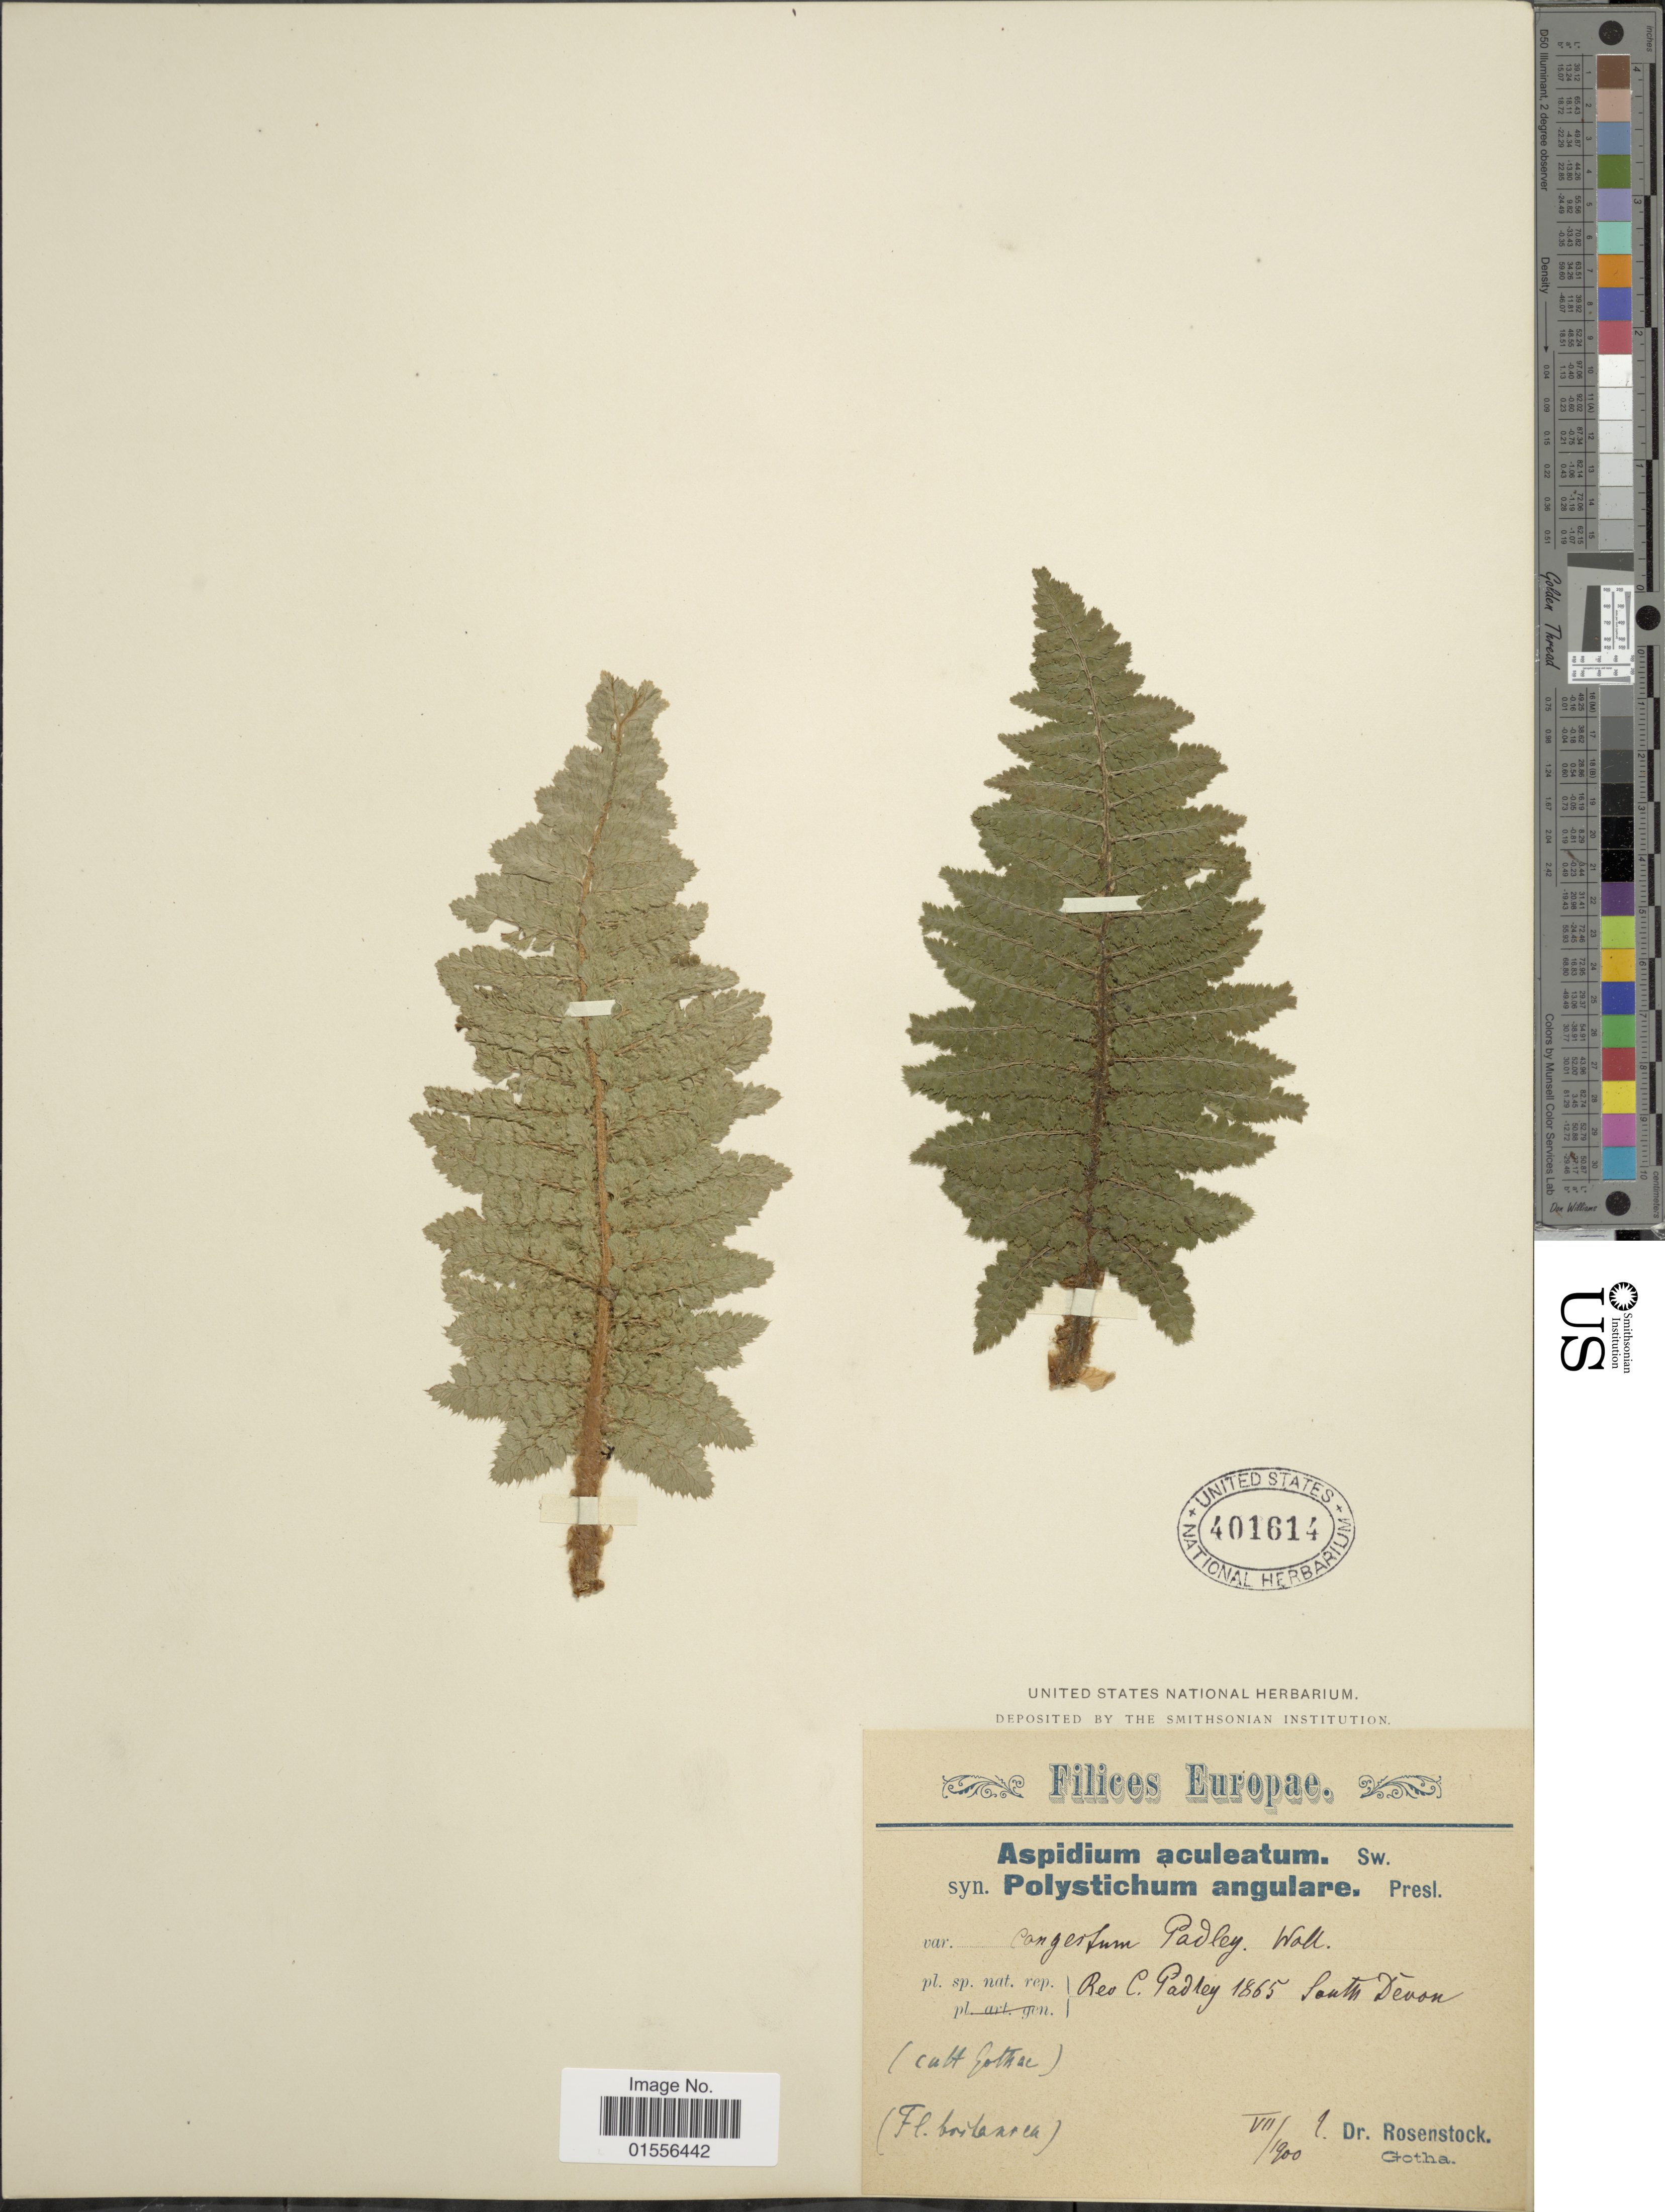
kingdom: Plantae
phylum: Tracheophyta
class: Polypodiopsida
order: Polypodiales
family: Dryopteridaceae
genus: Polystichum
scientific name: Polystichum setiferum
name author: (Forssk.) Moore ex Woynar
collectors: E. Rosenstock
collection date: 1900-07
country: Germany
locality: Cult Gothae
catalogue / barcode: US 401614